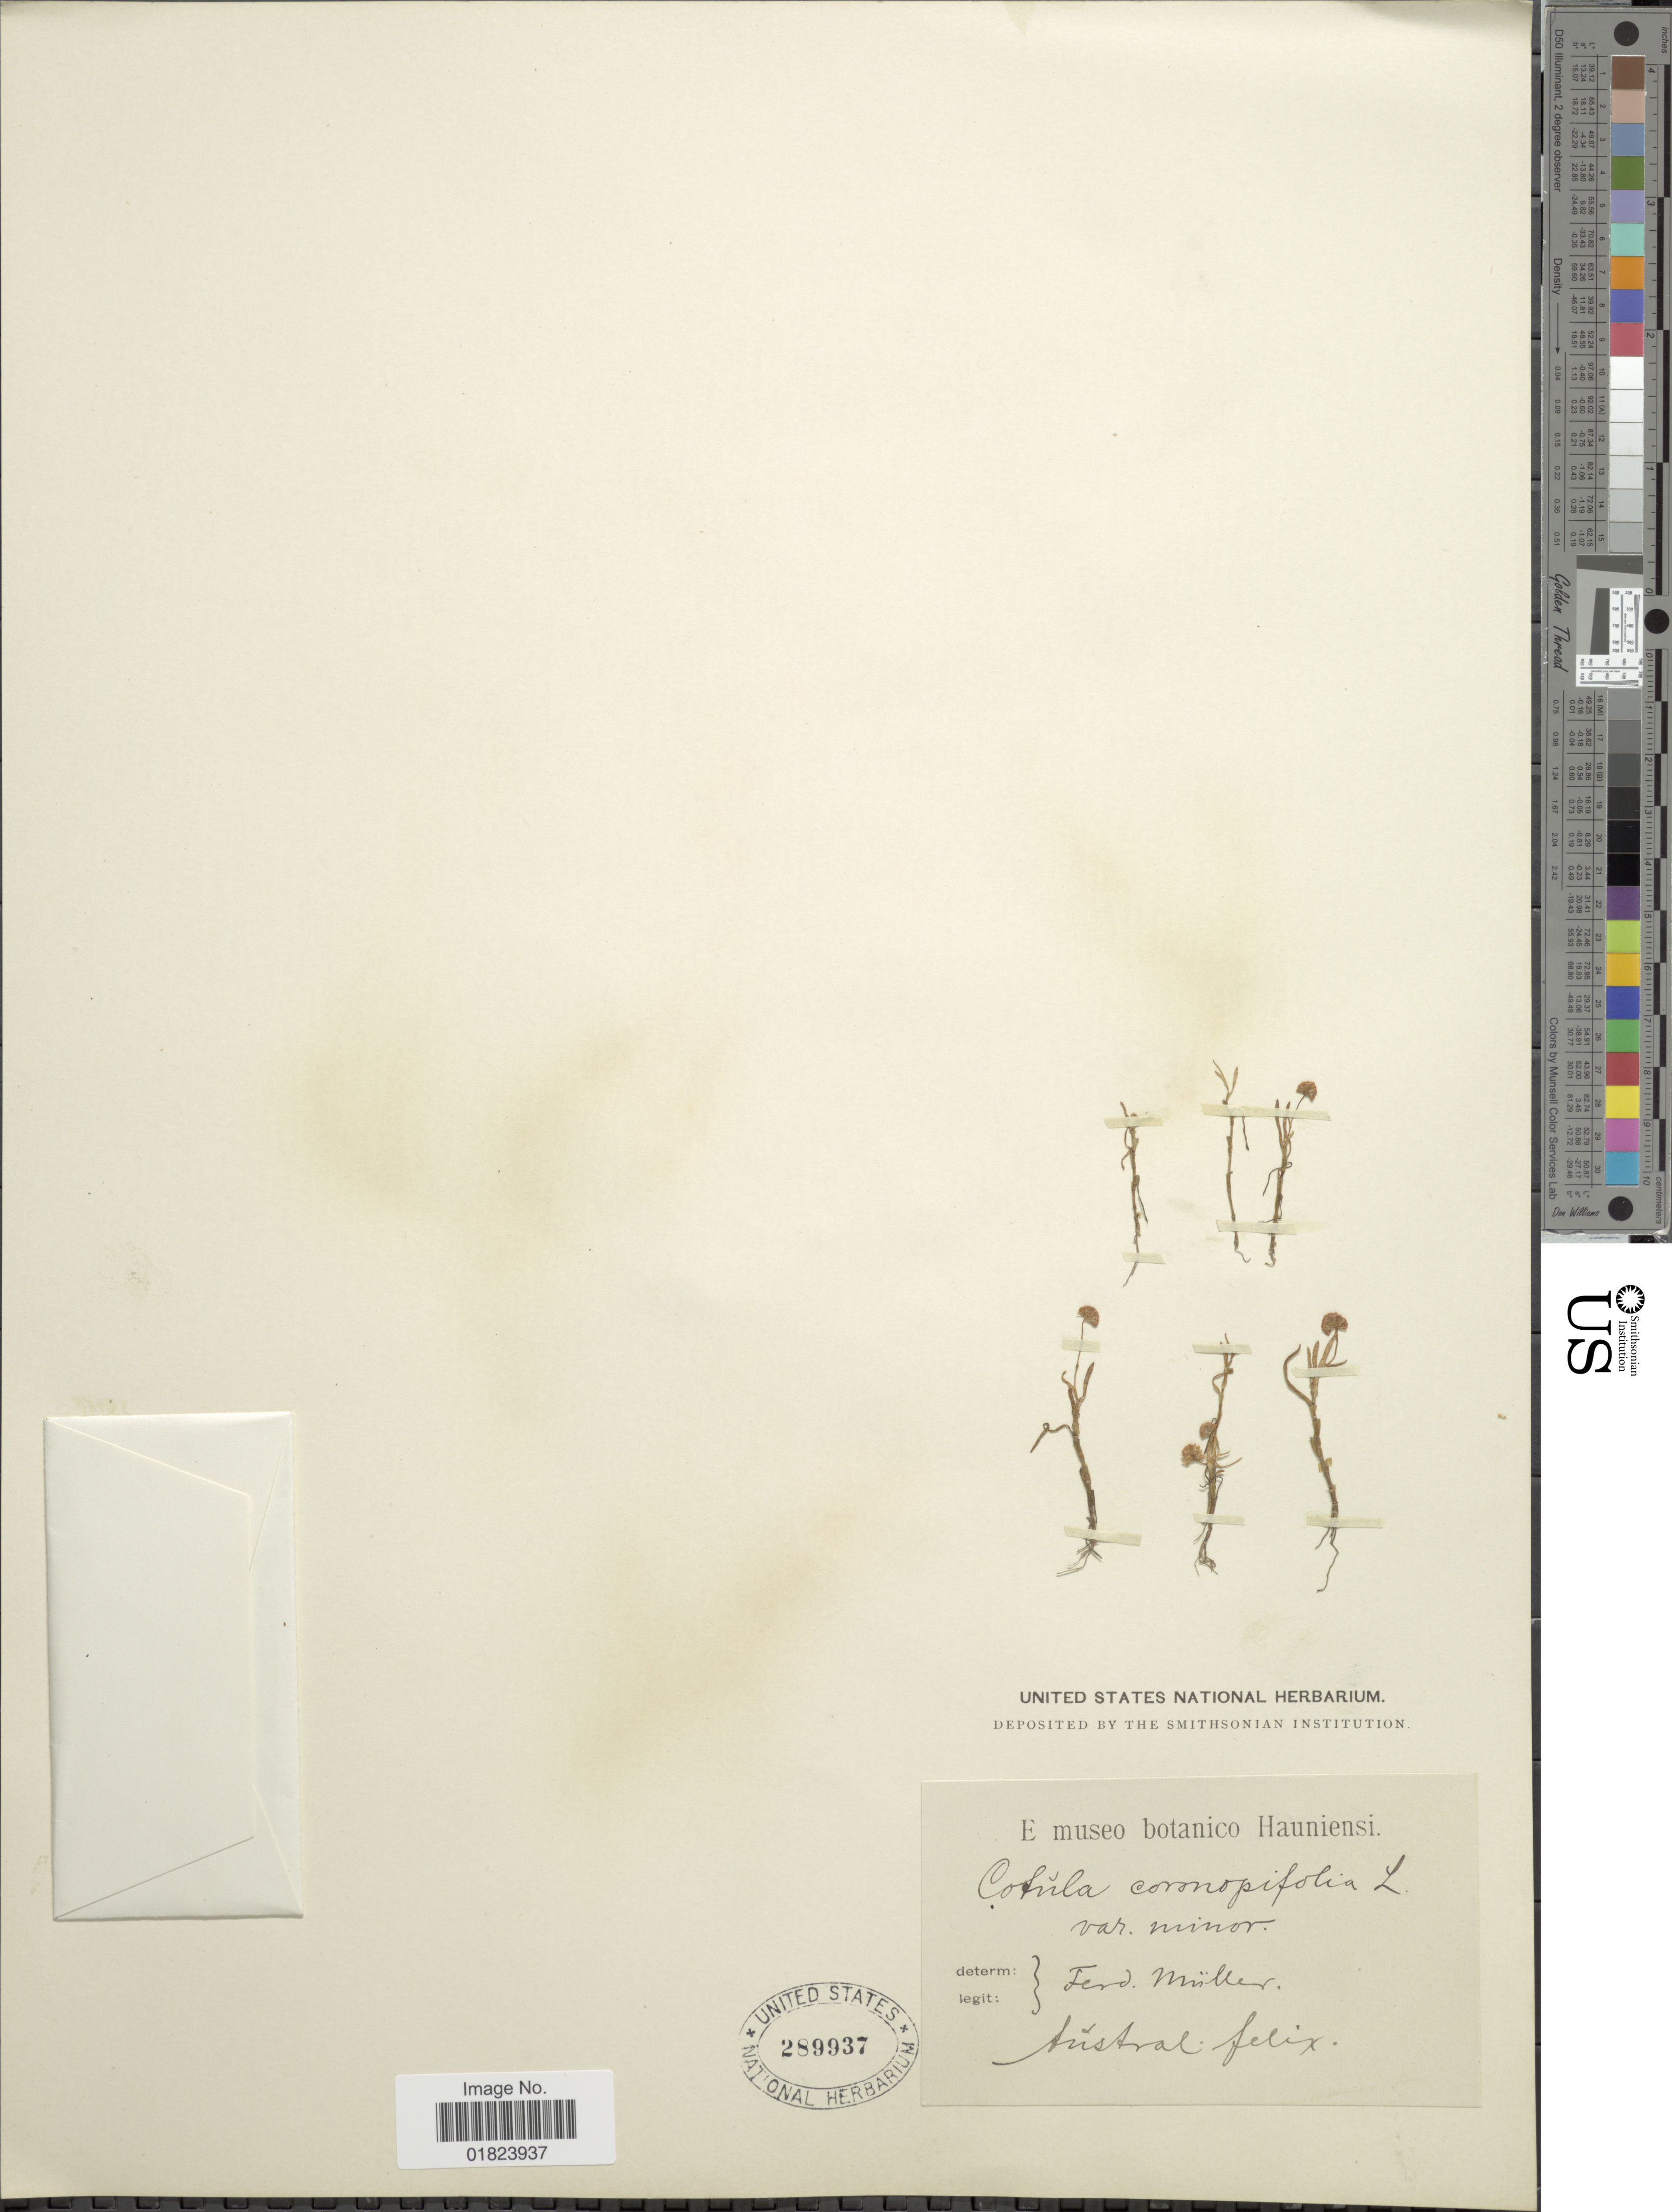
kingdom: Plantae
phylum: Tracheophyta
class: Magnoliopsida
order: Asterales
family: Asteraceae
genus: Cotula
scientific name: Cotula coronopifolia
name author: L.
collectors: F. Mueller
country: Australia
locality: Austral. felix.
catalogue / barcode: US 289937